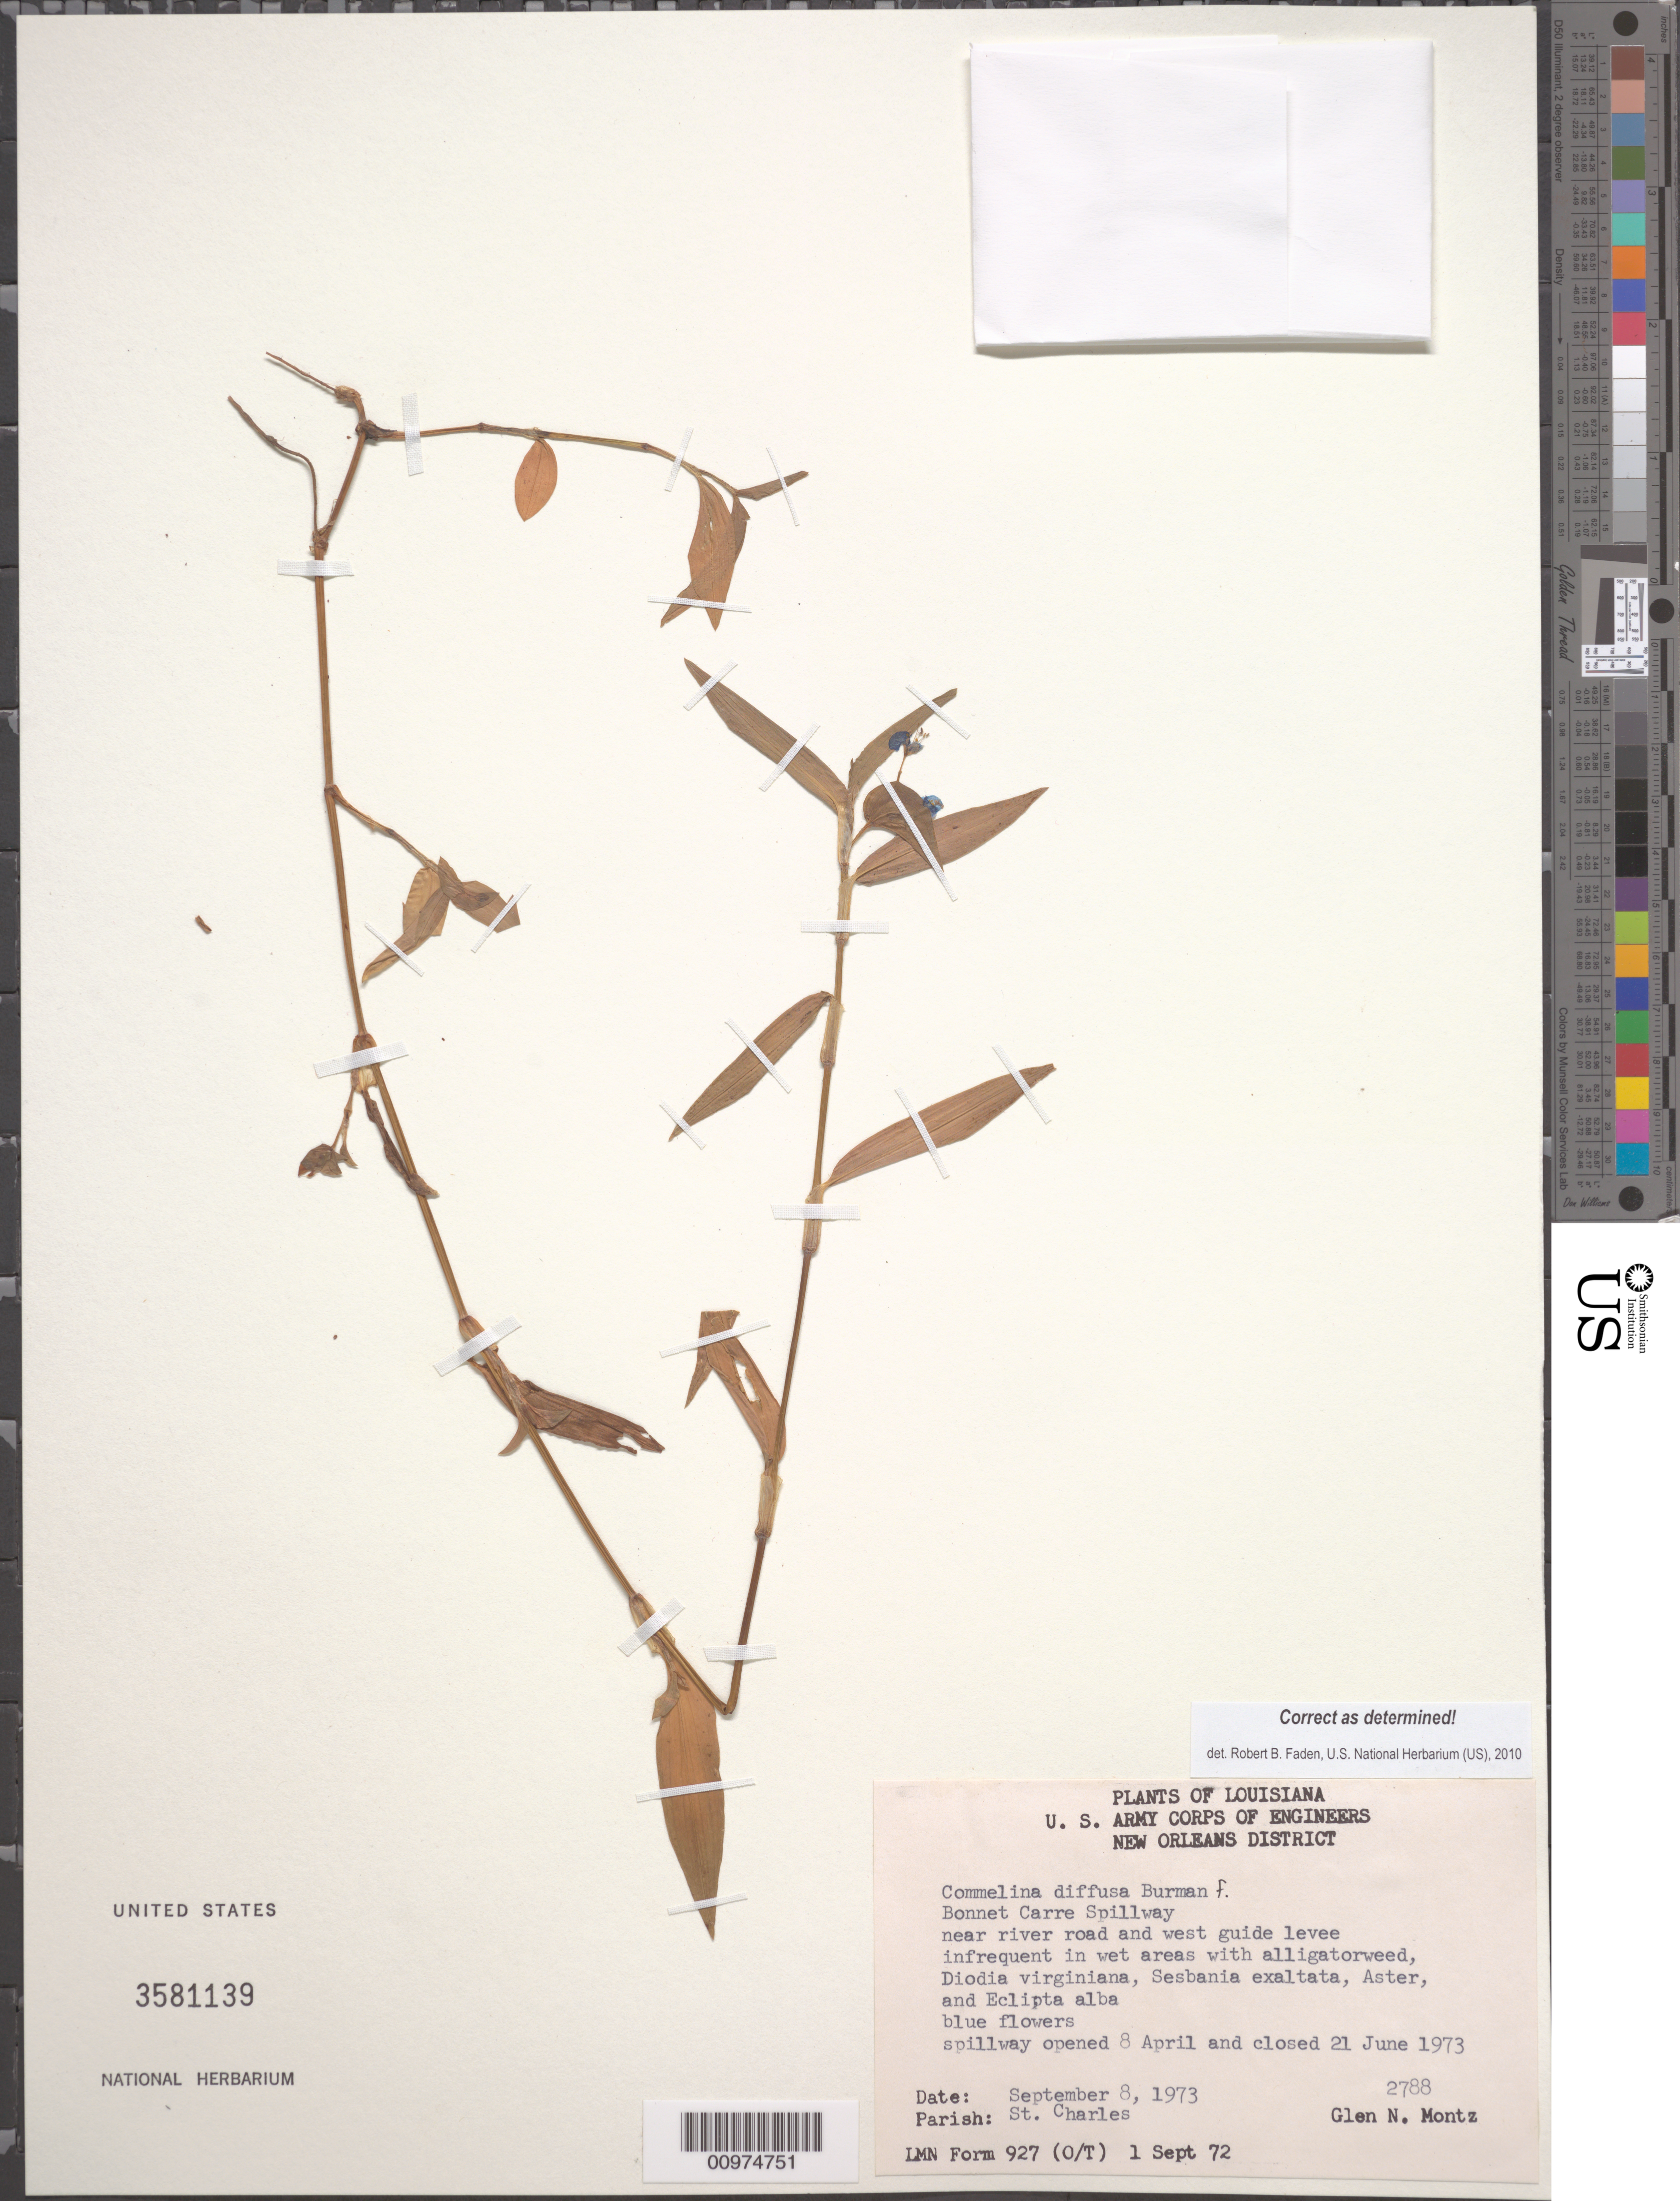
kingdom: Plantae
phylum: Tracheophyta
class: Liliopsida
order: Commelinales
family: Commelinaceae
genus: Commelina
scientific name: Commelina diffusa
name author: Burm. f.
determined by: Faden, Robert B., (US), Smithsonian Institution - National Museum of Natural History (UNITED STATES)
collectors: G. Montz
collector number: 2788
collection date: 1973-09-08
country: United States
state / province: Louisiana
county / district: St. Charles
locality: Bonnet Carre Spillway near river road and west guide levee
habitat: infrequent in wet areas with alligatorweed, Diodia virginiana, Sesbania exaltata, Aster, and Eclipta alba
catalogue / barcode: US 3581139